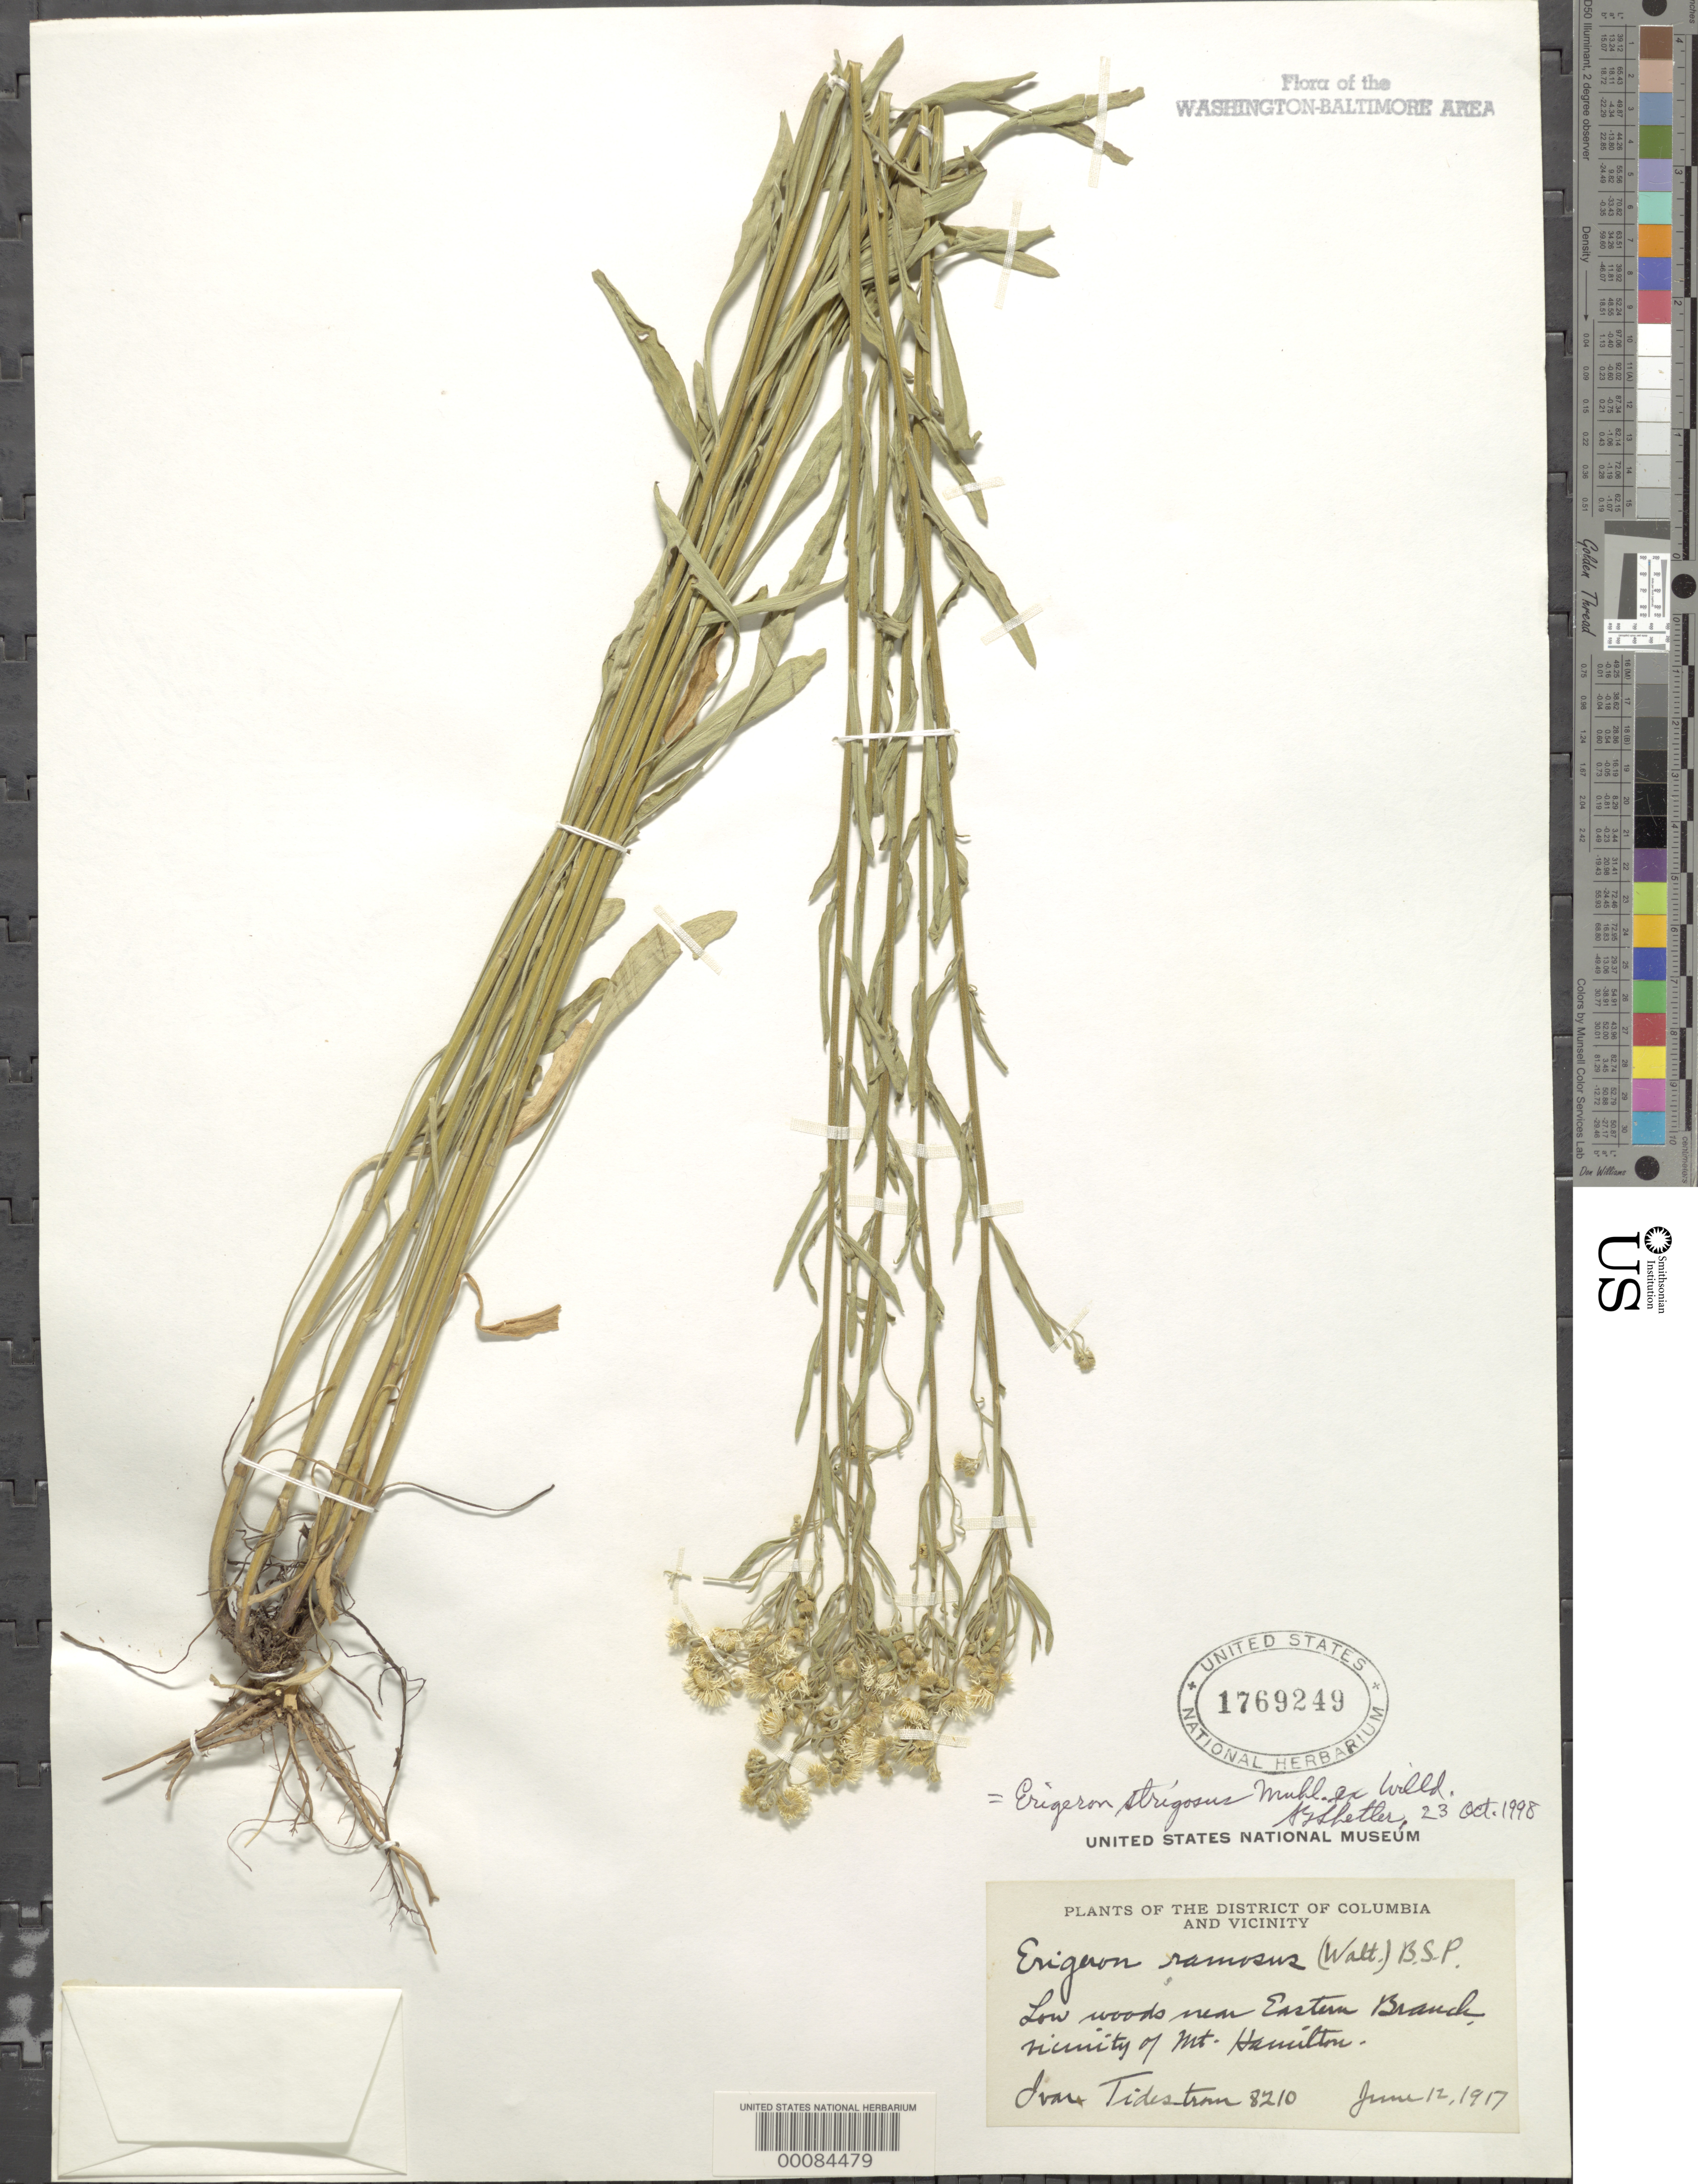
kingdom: Plantae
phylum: Tracheophyta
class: Magnoliopsida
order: Asterales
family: Asteraceae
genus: Erigeron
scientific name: Erigeron strigosus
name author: Muhl. ex Willd.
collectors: I. F. Tidestrom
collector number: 8210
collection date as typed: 12 Jun 1917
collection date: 1917-06-12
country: United States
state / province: District of Columbia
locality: Near Eastern Branch vicinity of Mount Hamilton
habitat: Low woods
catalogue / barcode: US 1769249